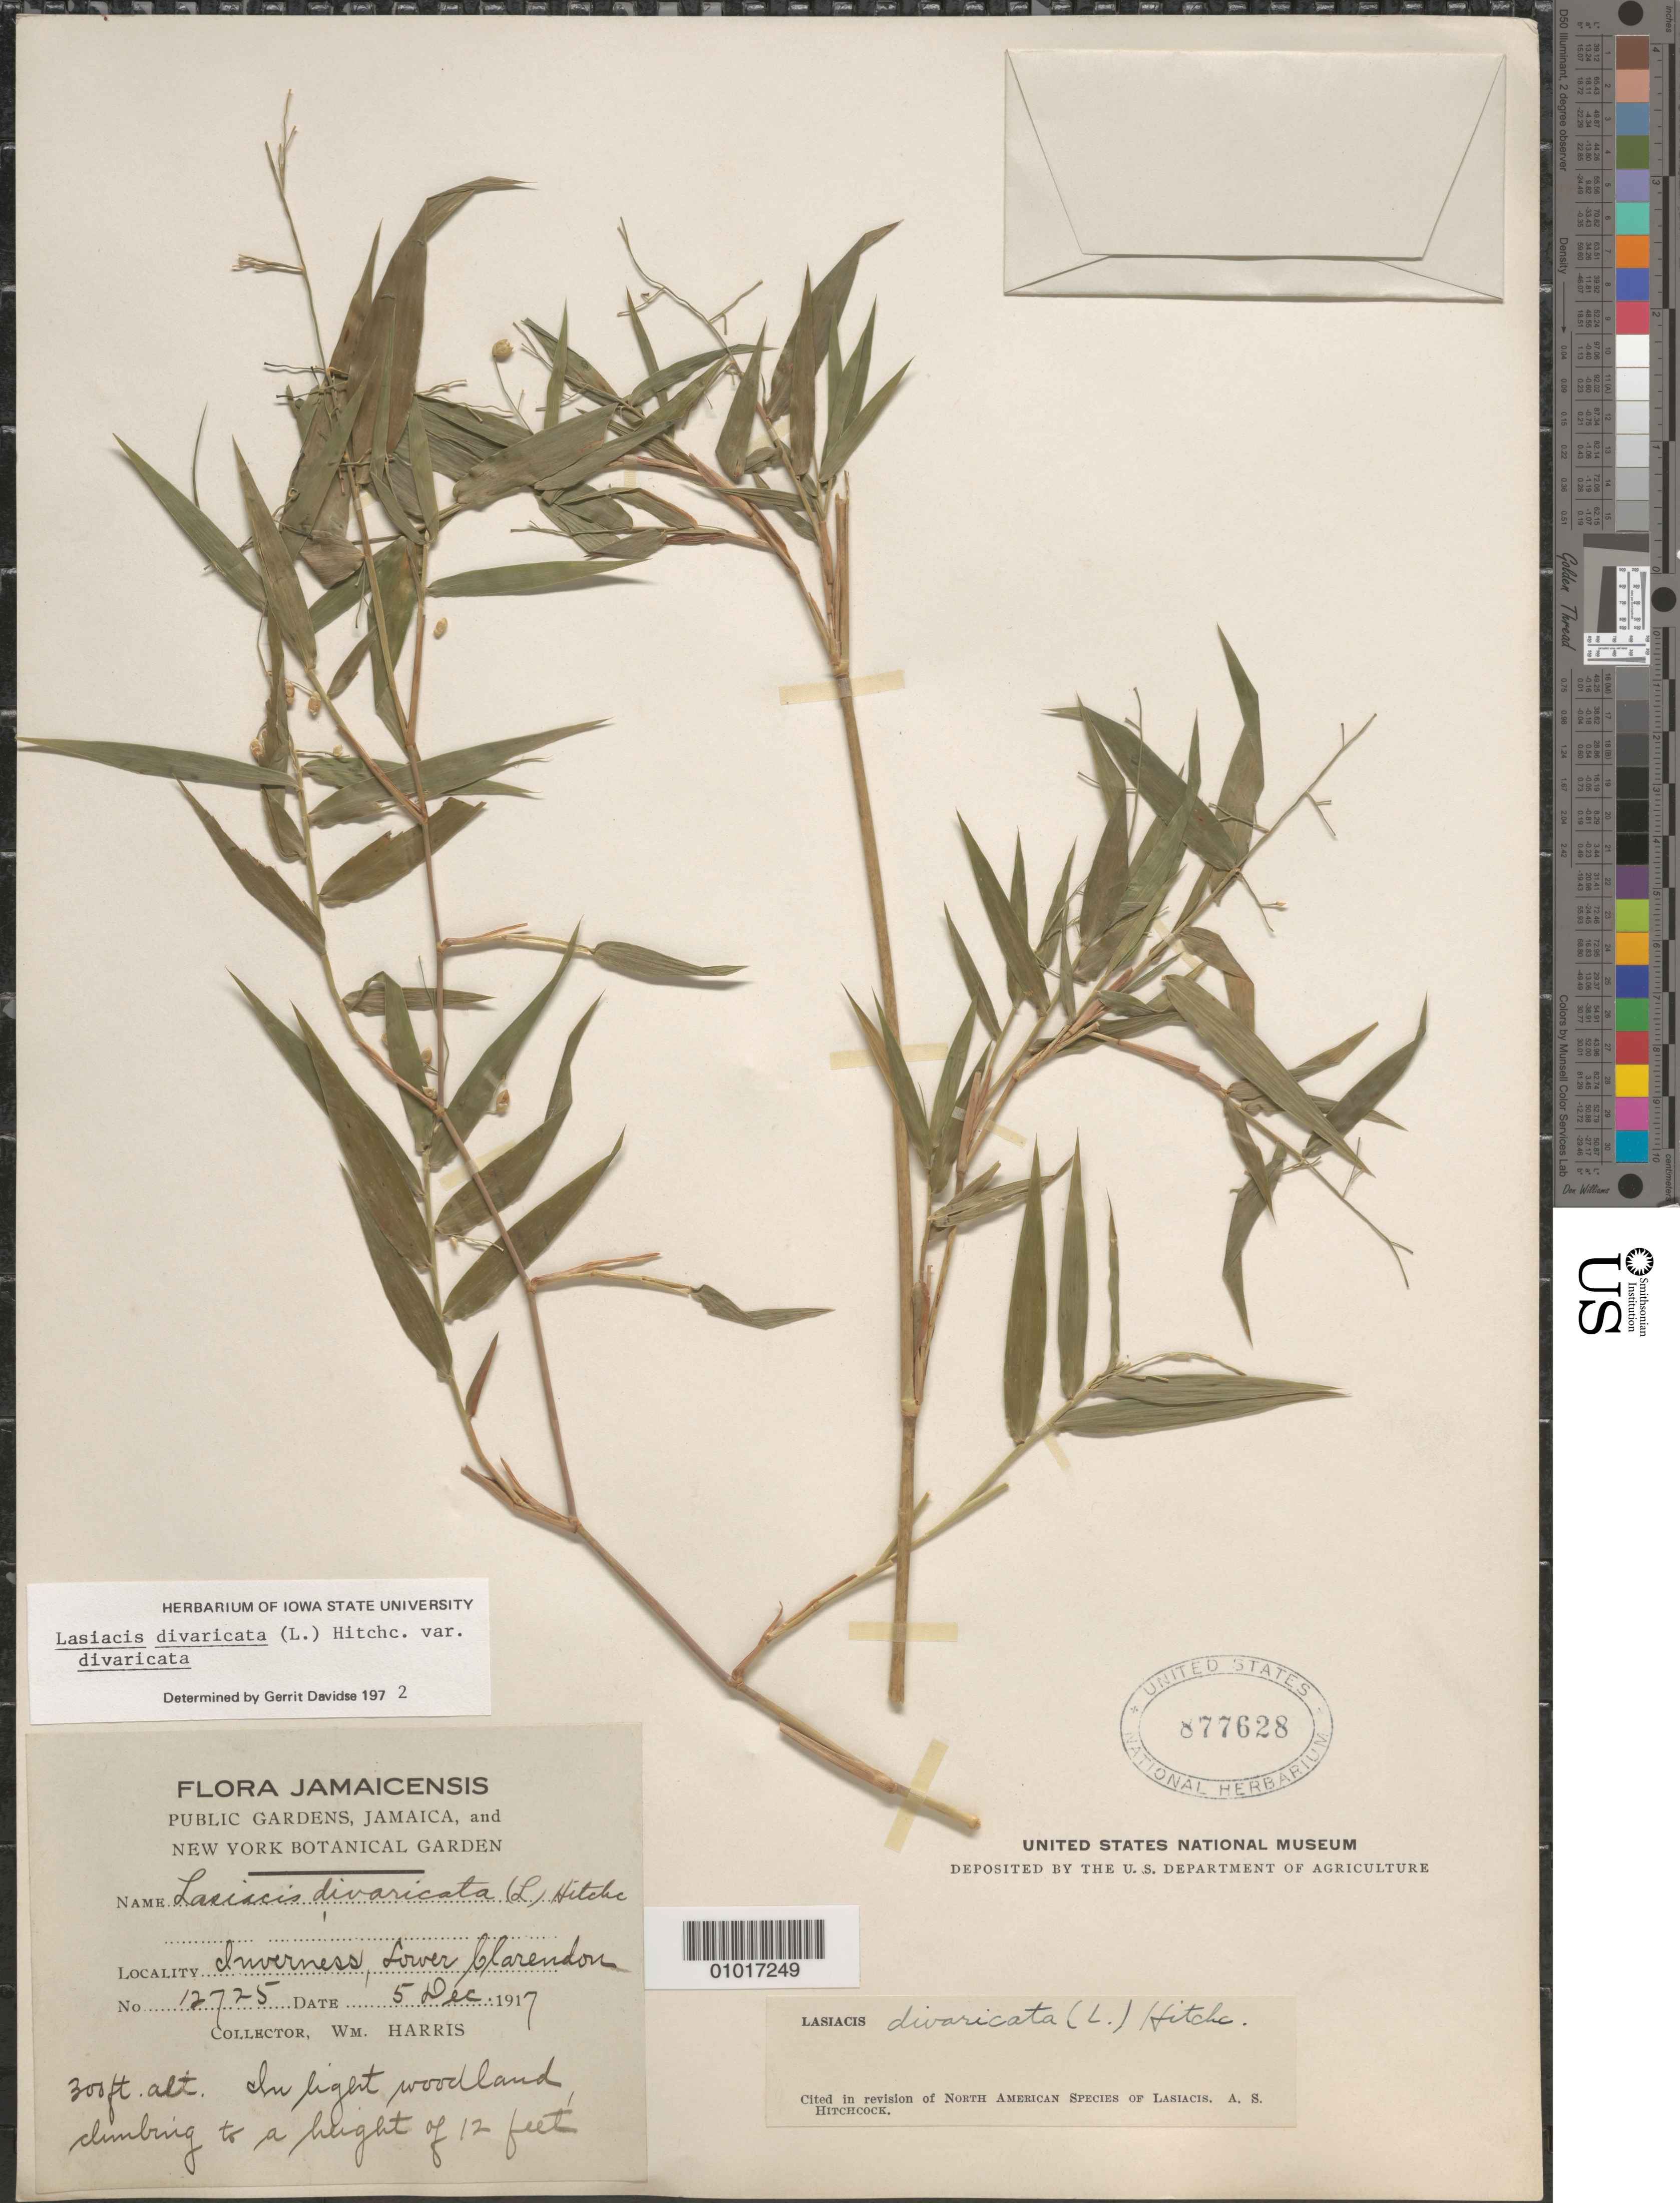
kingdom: Plantae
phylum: Tracheophyta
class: Liliopsida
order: Poales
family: Poaceae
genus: Lasiacis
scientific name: Lasiacis divaricata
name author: (L.) Hitchc.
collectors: W. H. Harris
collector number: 12725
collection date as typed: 05 Dec 1917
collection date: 1917-12-05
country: Jamaica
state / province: Clarendon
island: Jamaica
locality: Inverness, Lower Clarendon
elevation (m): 91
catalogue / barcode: US 877628